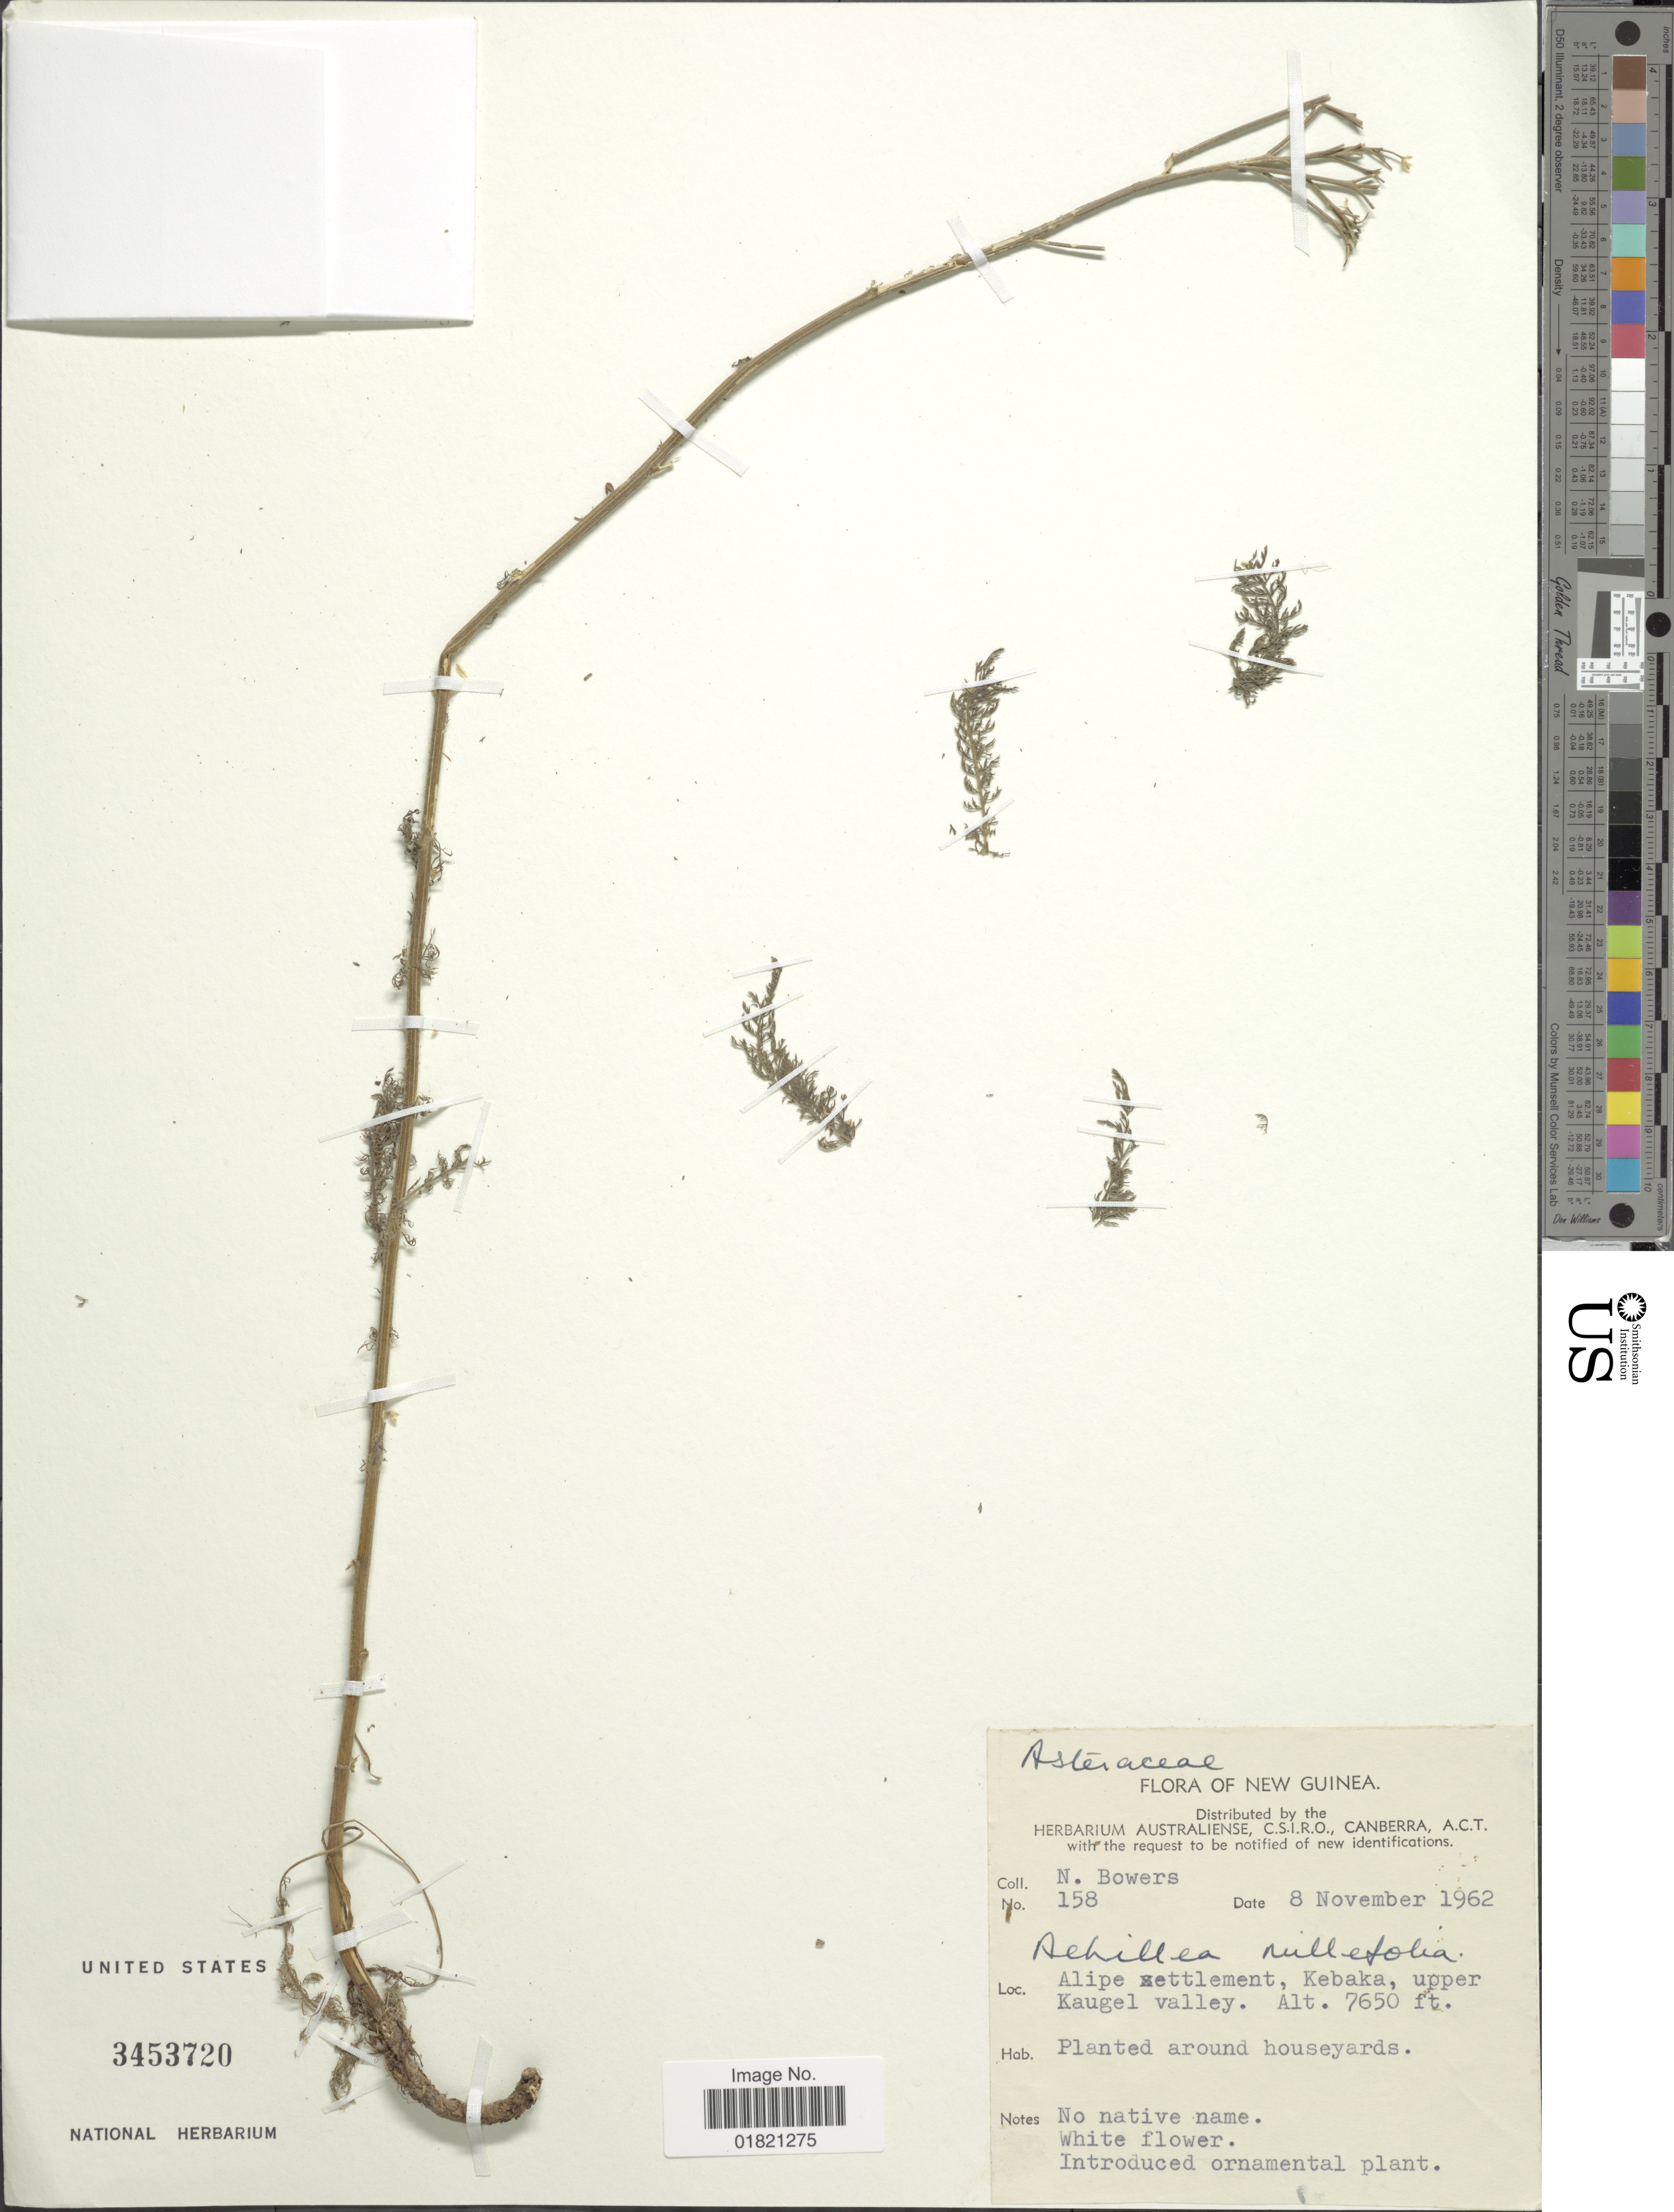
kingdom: Plantae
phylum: Tracheophyta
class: Magnoliopsida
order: Asterales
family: Asteraceae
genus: Achillea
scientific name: Achillea millefolium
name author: L.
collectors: N. Bowers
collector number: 158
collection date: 1962-11-08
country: Papua New Guinea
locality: New Guinea. Alipe settlement, Kebaka, upper Kaugel valley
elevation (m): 2332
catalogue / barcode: US 3453720